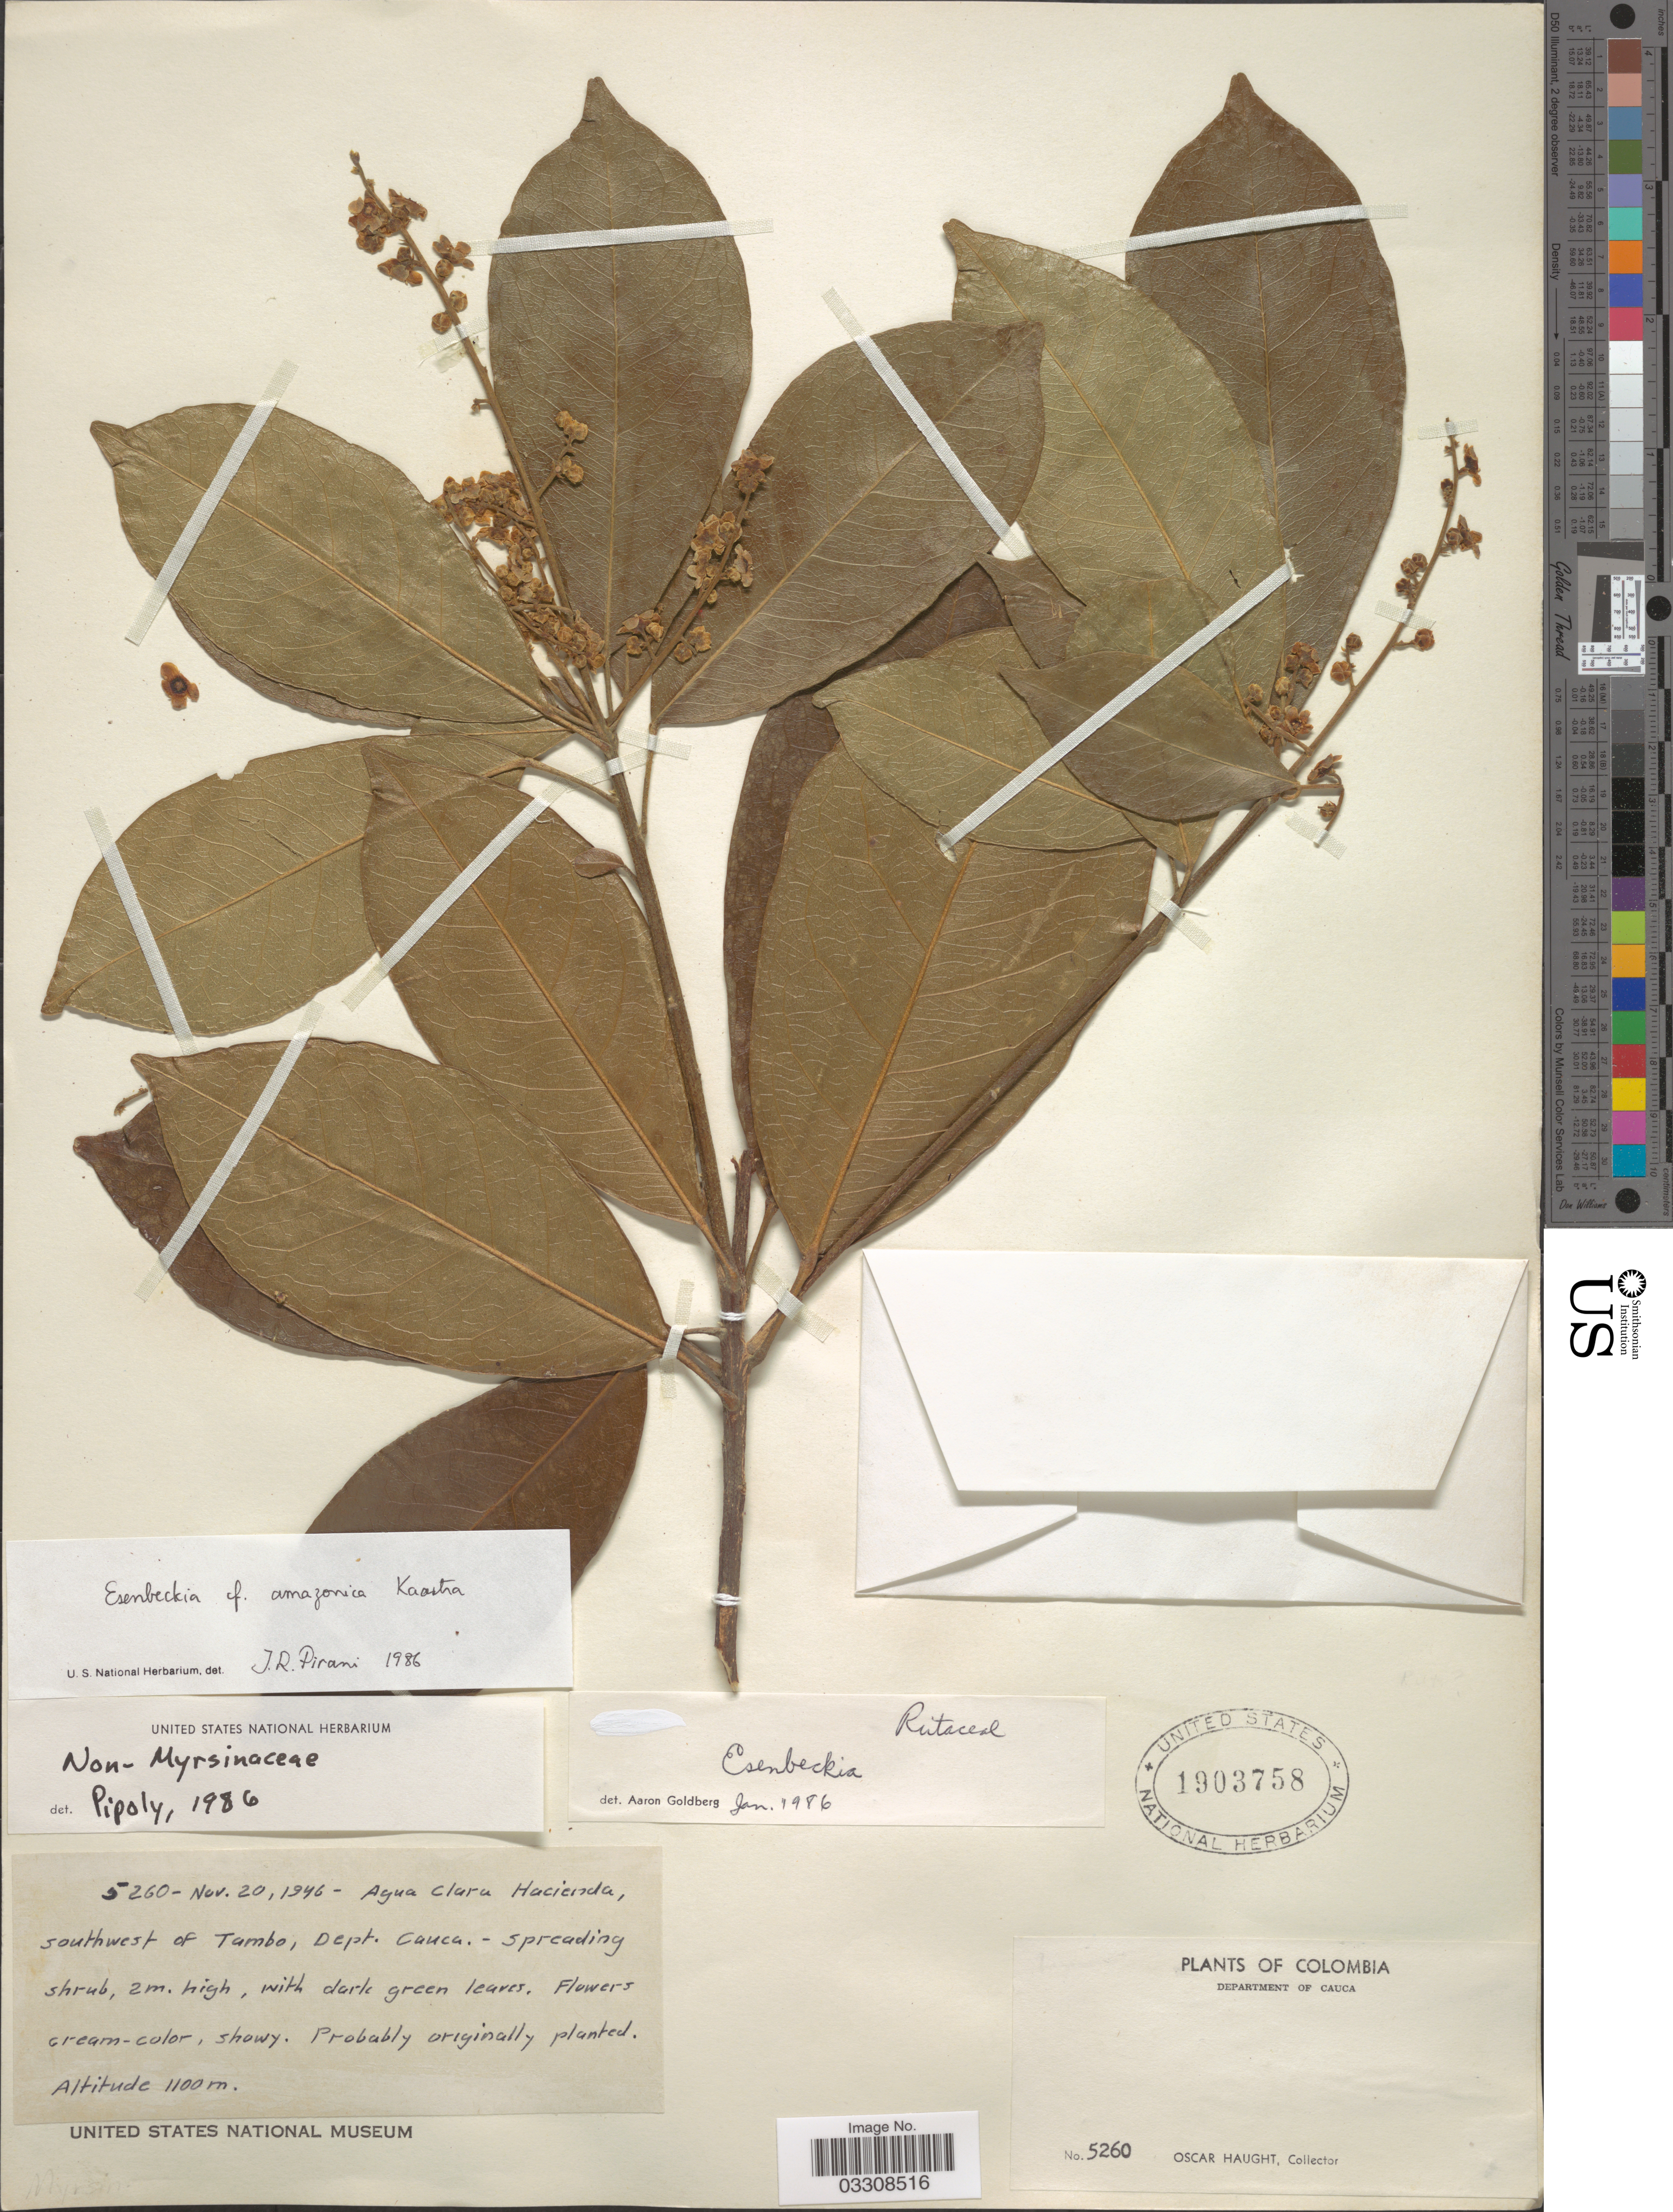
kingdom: Plantae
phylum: Tracheophyta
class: Magnoliopsida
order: Sapindales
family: Rutaceae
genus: Esenbeckia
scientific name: Esenbeckia sp.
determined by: Londoño-Echeverri, Y.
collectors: O. L. Haught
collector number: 5260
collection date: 1946-11-20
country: Colombia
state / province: Cauca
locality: Department of Cauca. Agua Clara Hacienda, southwest of Tambo.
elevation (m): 1100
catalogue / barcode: US 1903758